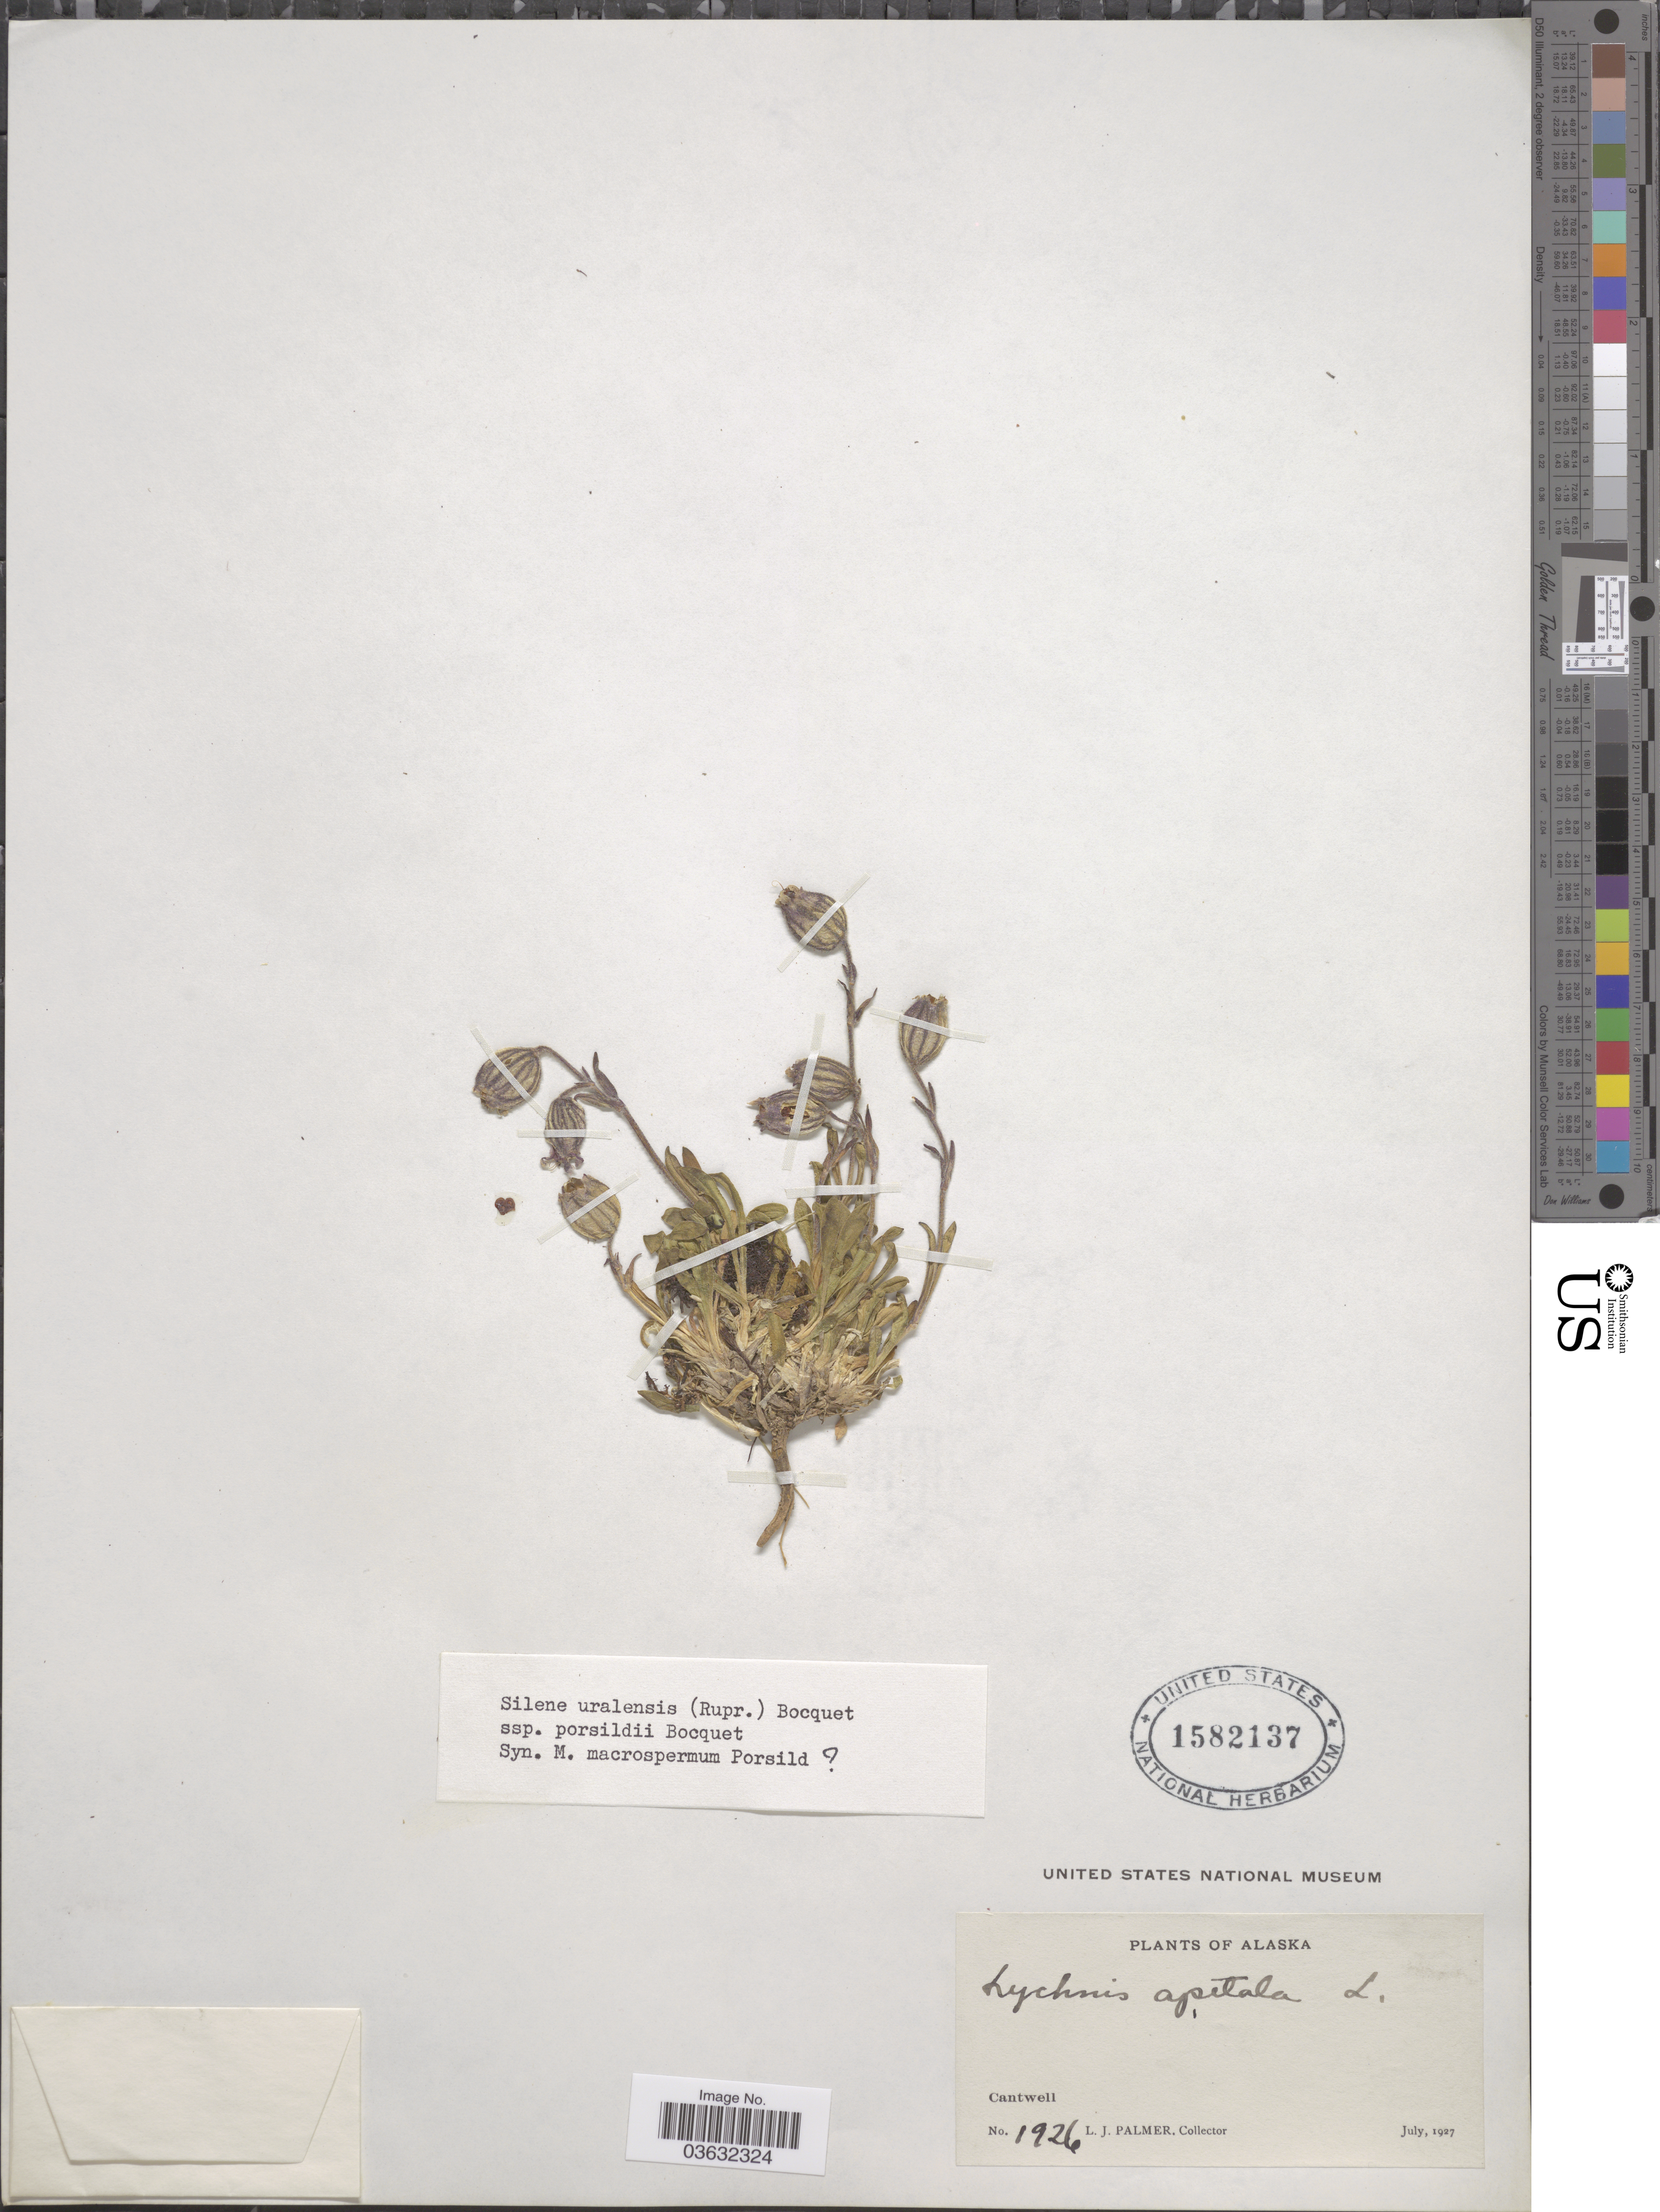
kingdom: Plantae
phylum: Tracheophyta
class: Magnoliopsida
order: Caryophyllales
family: Caryophyllaceae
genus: Silene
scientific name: Silene uralensis subsp. porsildii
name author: Bocquet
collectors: L. J. Palmer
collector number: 1926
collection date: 1927-07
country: United States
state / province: Alaska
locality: Cantwell.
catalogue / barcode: US 1582137